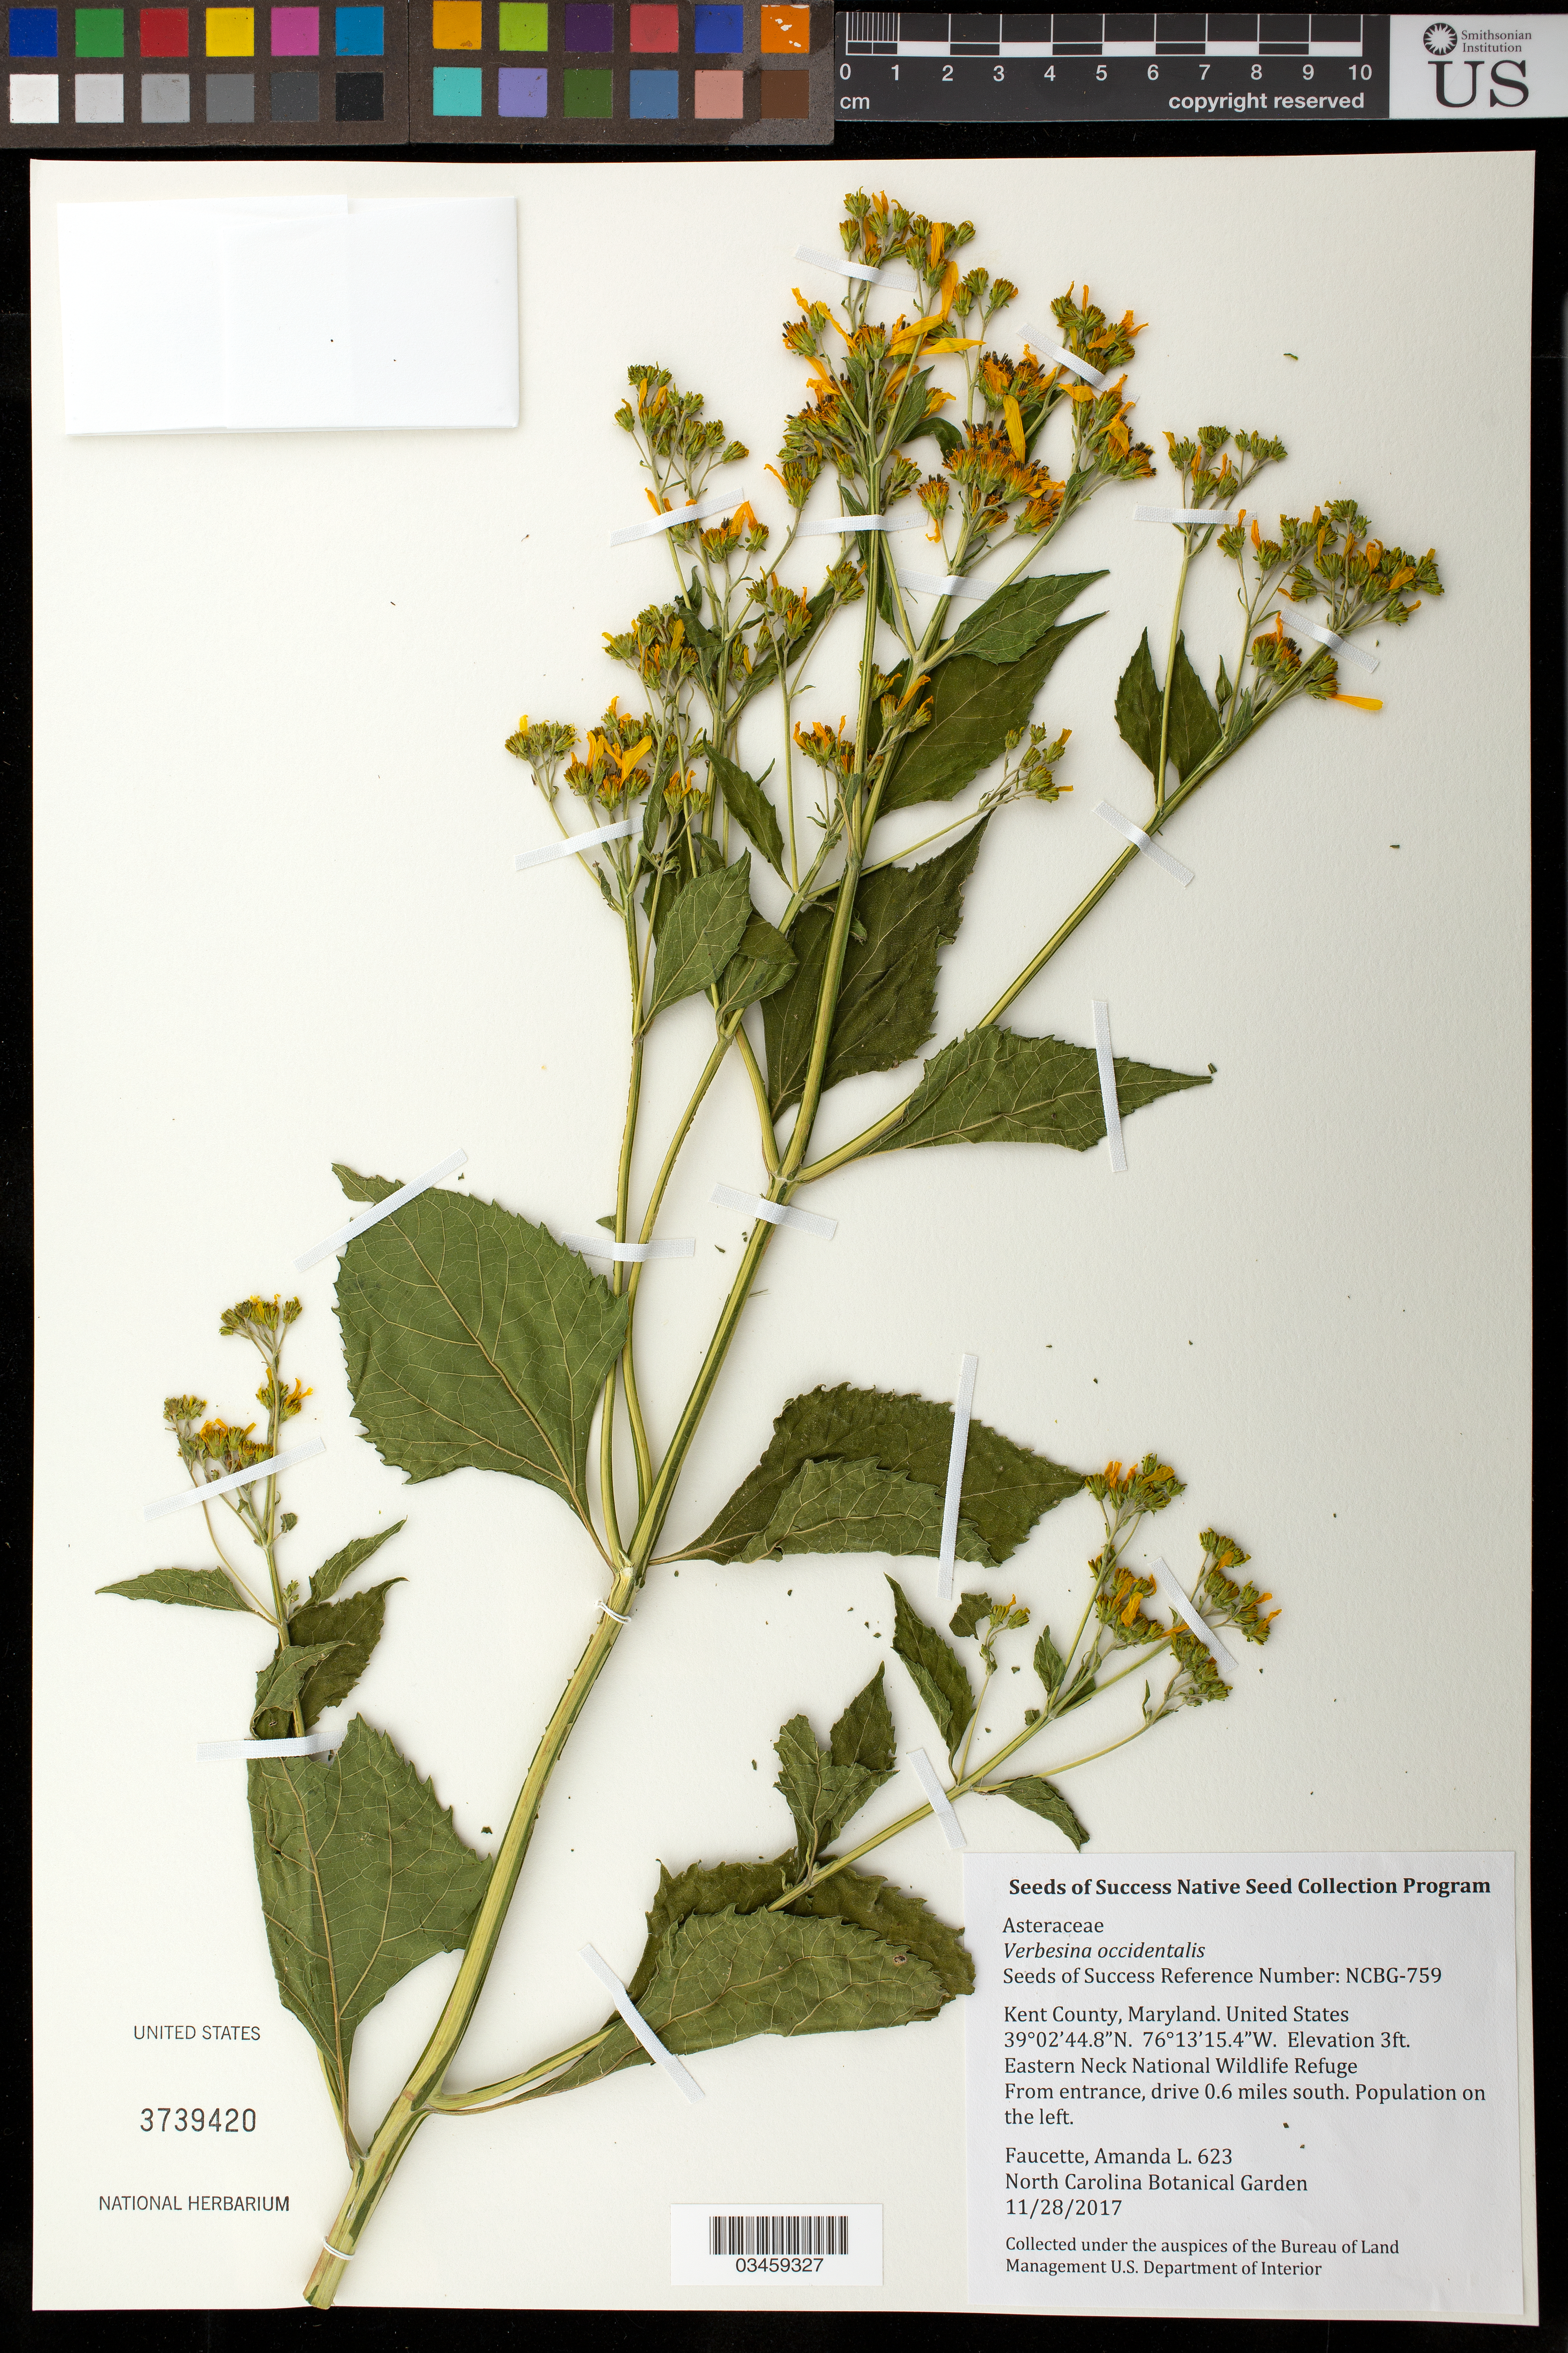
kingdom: Plantae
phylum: Tracheophyta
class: Magnoliopsida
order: Asterales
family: Asteraceae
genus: Verbesina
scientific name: Verbesina occidentalis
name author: (L.) Walter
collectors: A. Faucette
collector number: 623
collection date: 2017-11-28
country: United States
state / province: Maryland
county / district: Kent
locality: Eastern Neck National Wildlife Refuge, 0.6 mi. S of entrance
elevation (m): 1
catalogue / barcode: US 3739420